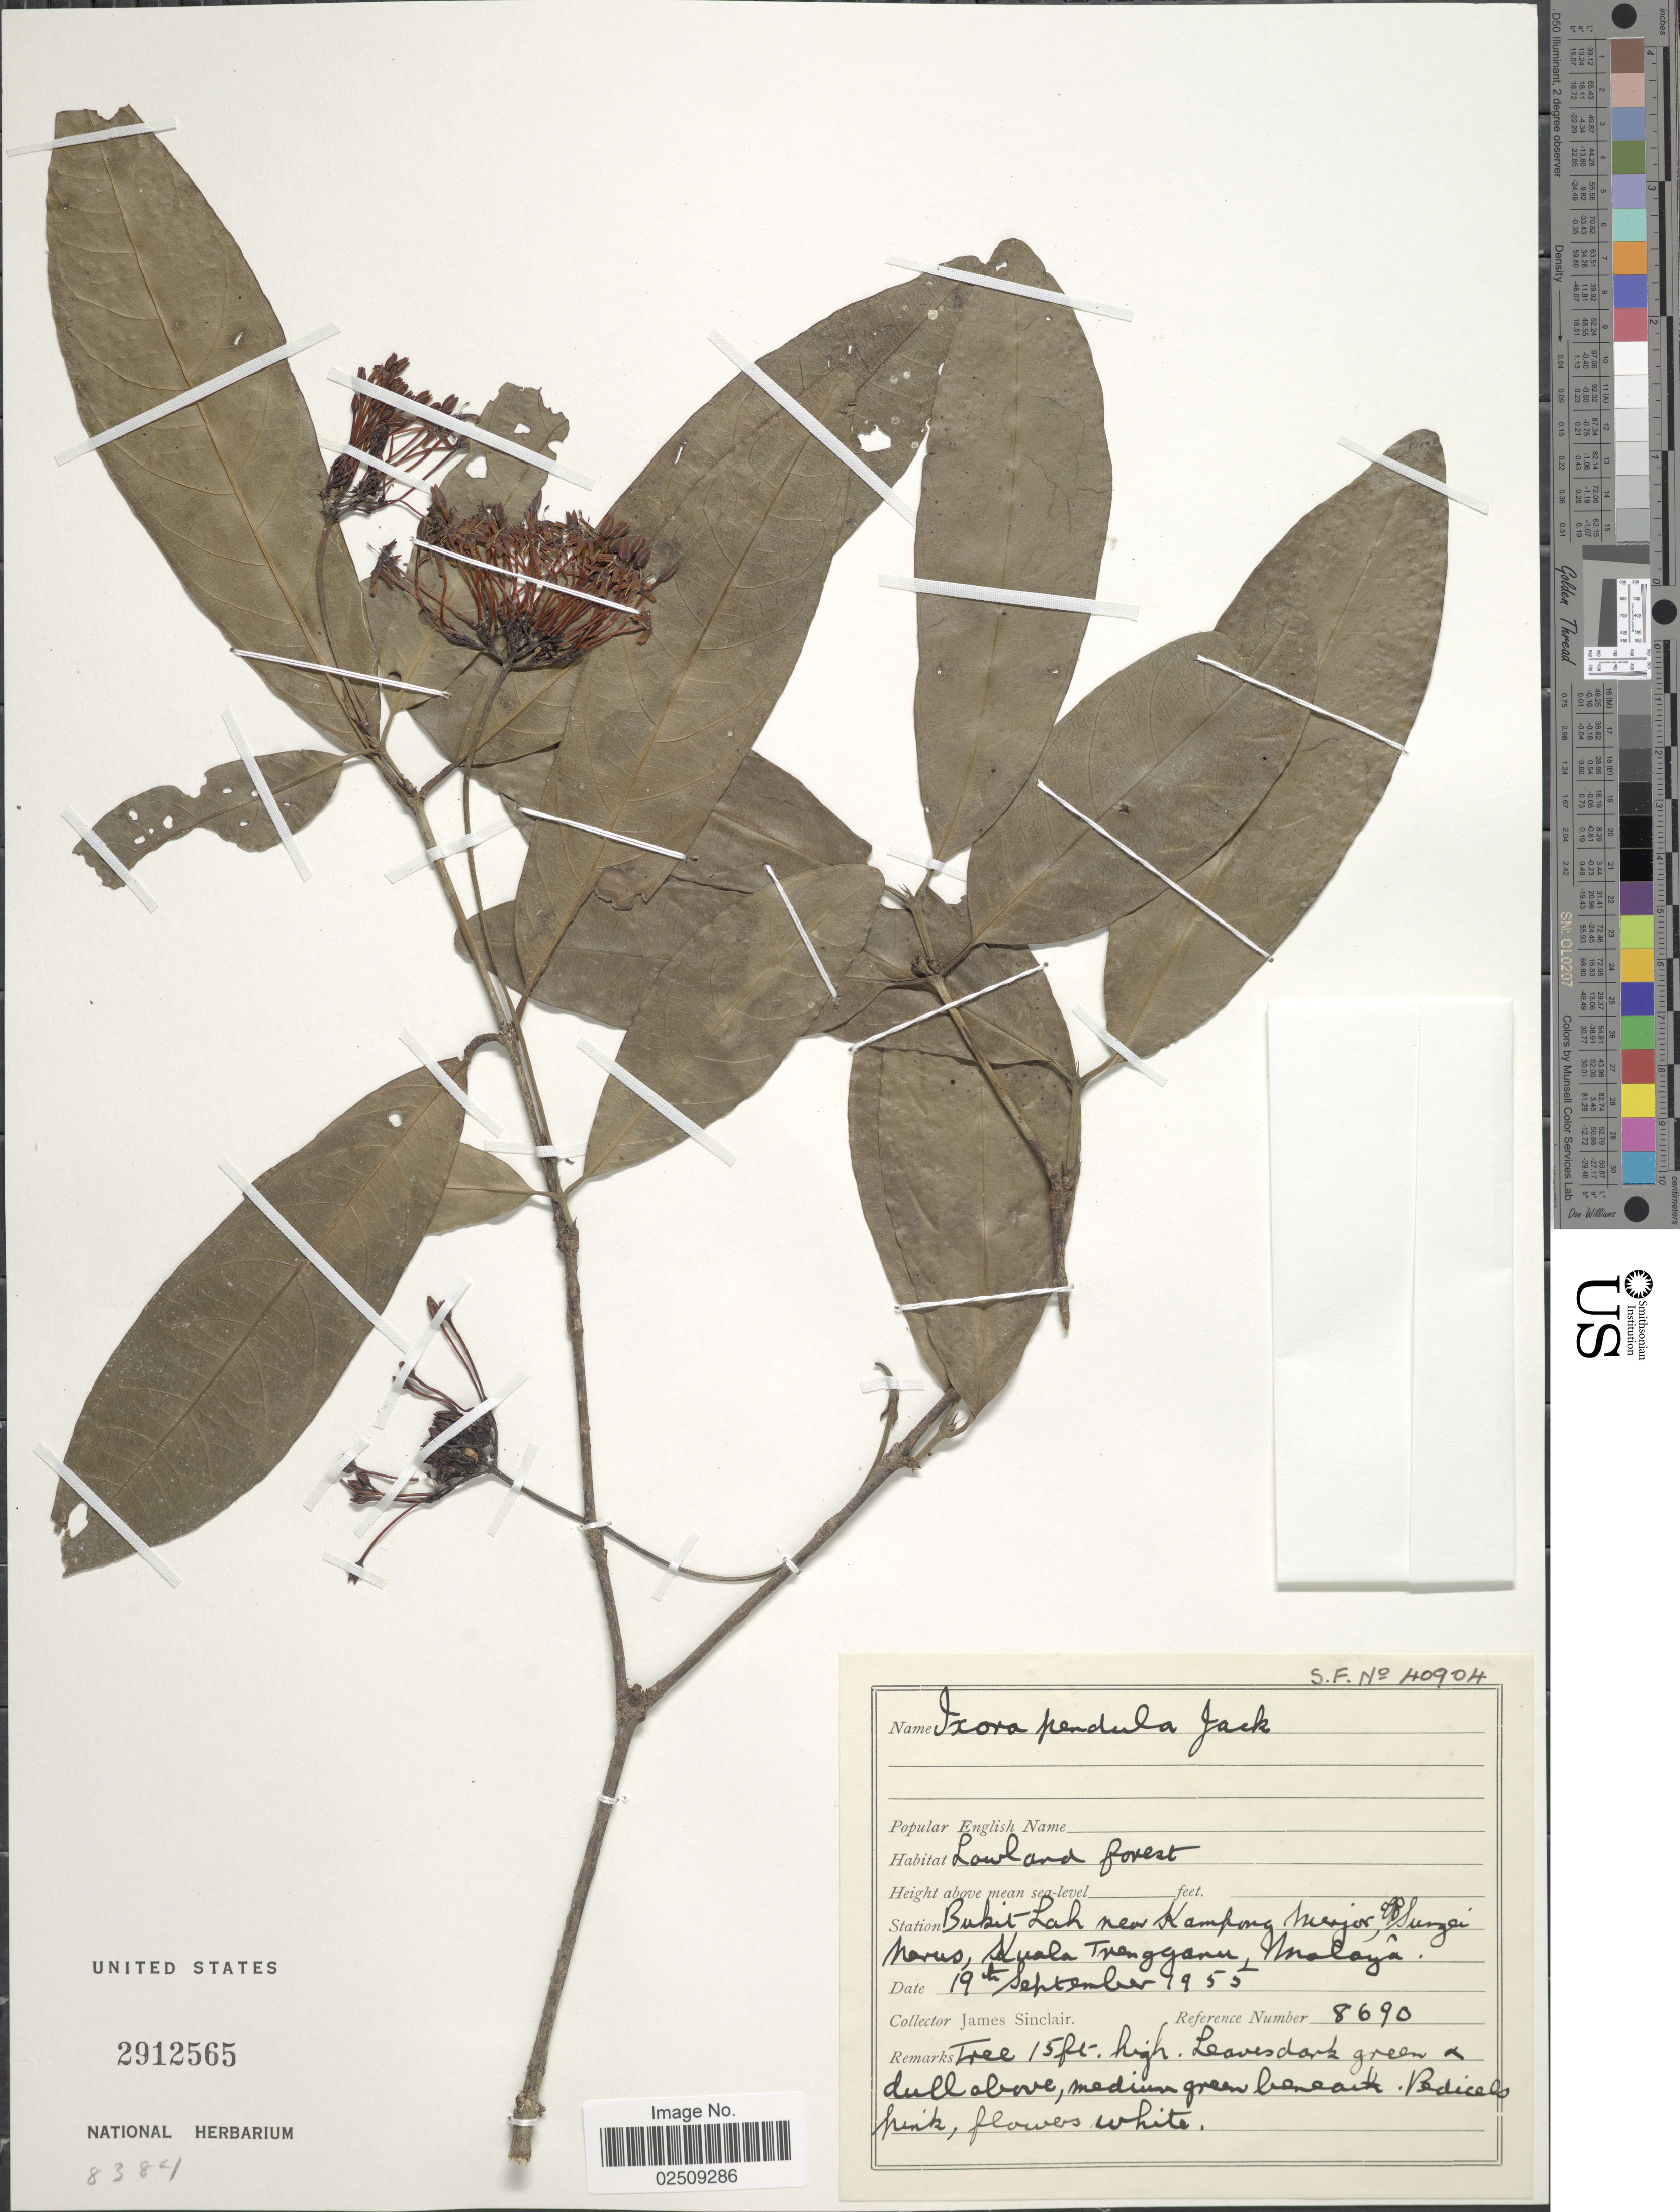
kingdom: Plantae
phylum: Tracheophyta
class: Magnoliopsida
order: Gentianales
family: Rubiaceae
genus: Ixora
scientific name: Ixora pendula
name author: Jack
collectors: J. Sinclair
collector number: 8690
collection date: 1955-09-19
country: Malaysia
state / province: Terengganu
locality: Bukit Lah new Kampong Major, Surgei Nerus, Kuala Terengganu, Malaya.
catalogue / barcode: US 2912565